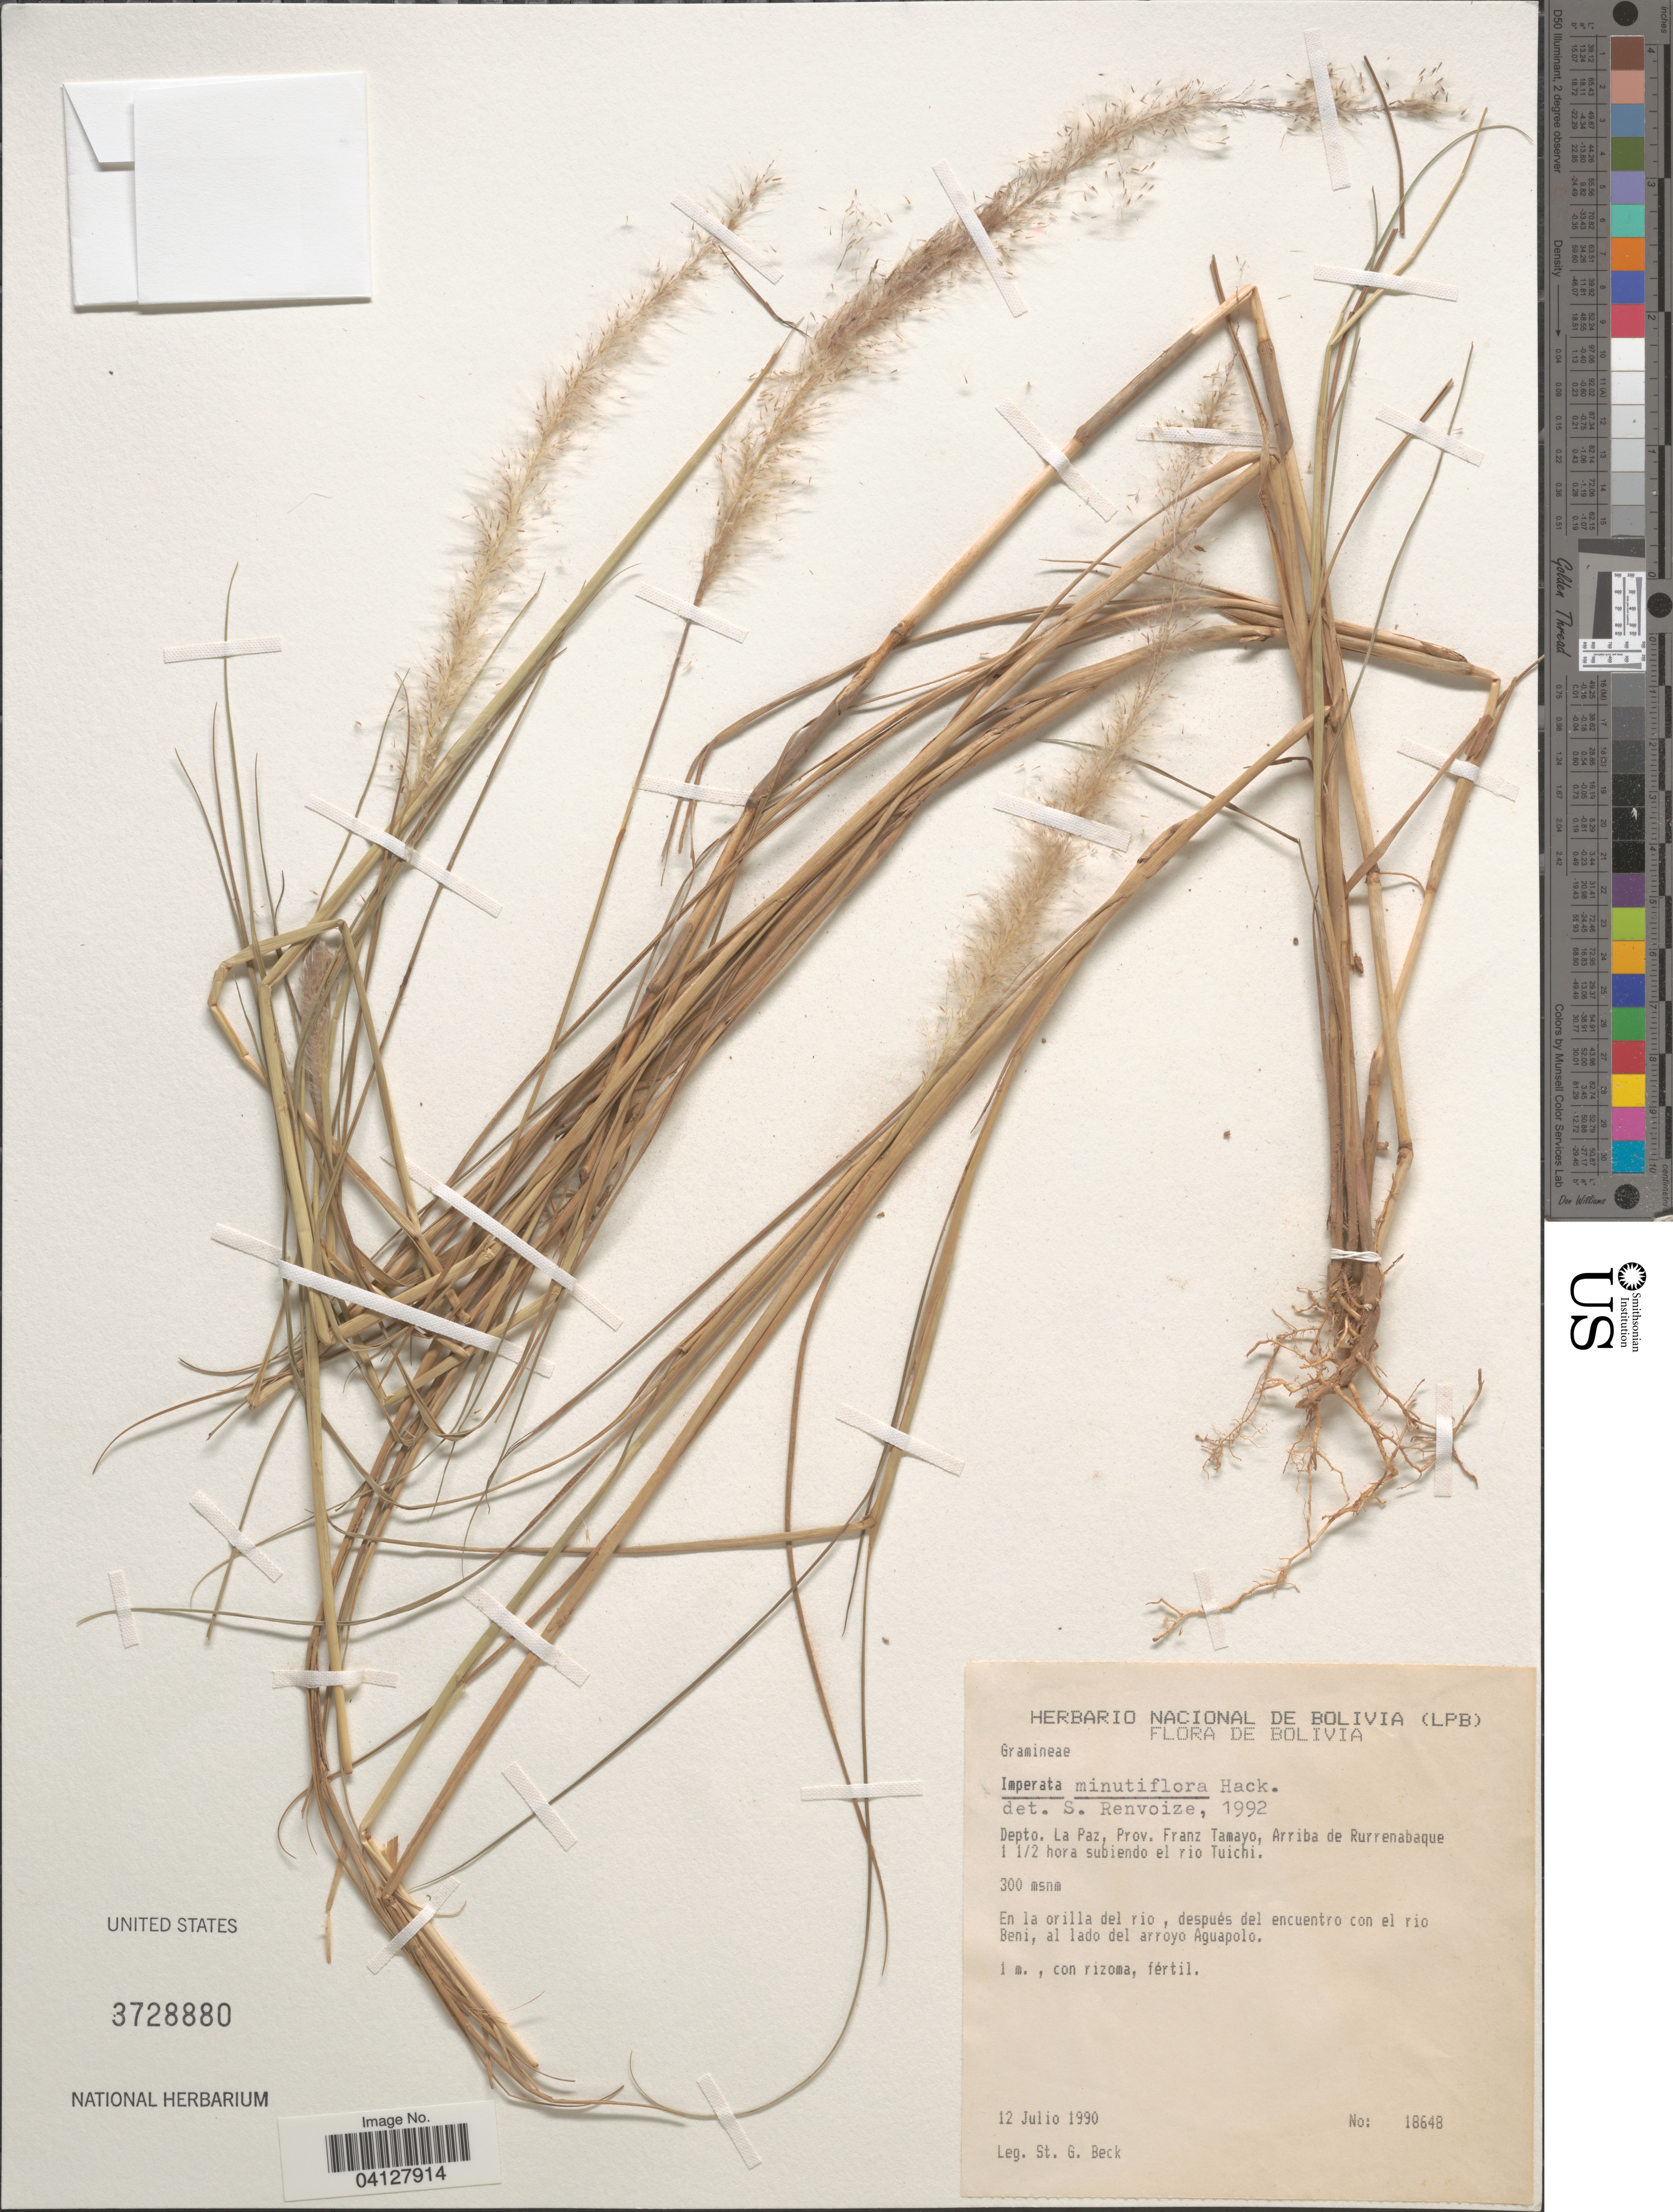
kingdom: Plantae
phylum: Tracheophyta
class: Liliopsida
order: Poales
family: Poaceae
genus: Imperata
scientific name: Imperata minutiflora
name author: Hack.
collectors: S. G. Beck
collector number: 18648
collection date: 1990-07-12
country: Bolivia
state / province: La Paz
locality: Depto. La Paz, Prov. Franz Tamayo, Arriba de Rurrenabaque 1½ hora subiendo el rio Tuichi. En la orilla del rio, después del encuentro con el rio Beni, al lado del arroyo Aguapolo.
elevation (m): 300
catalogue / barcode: US 3728880